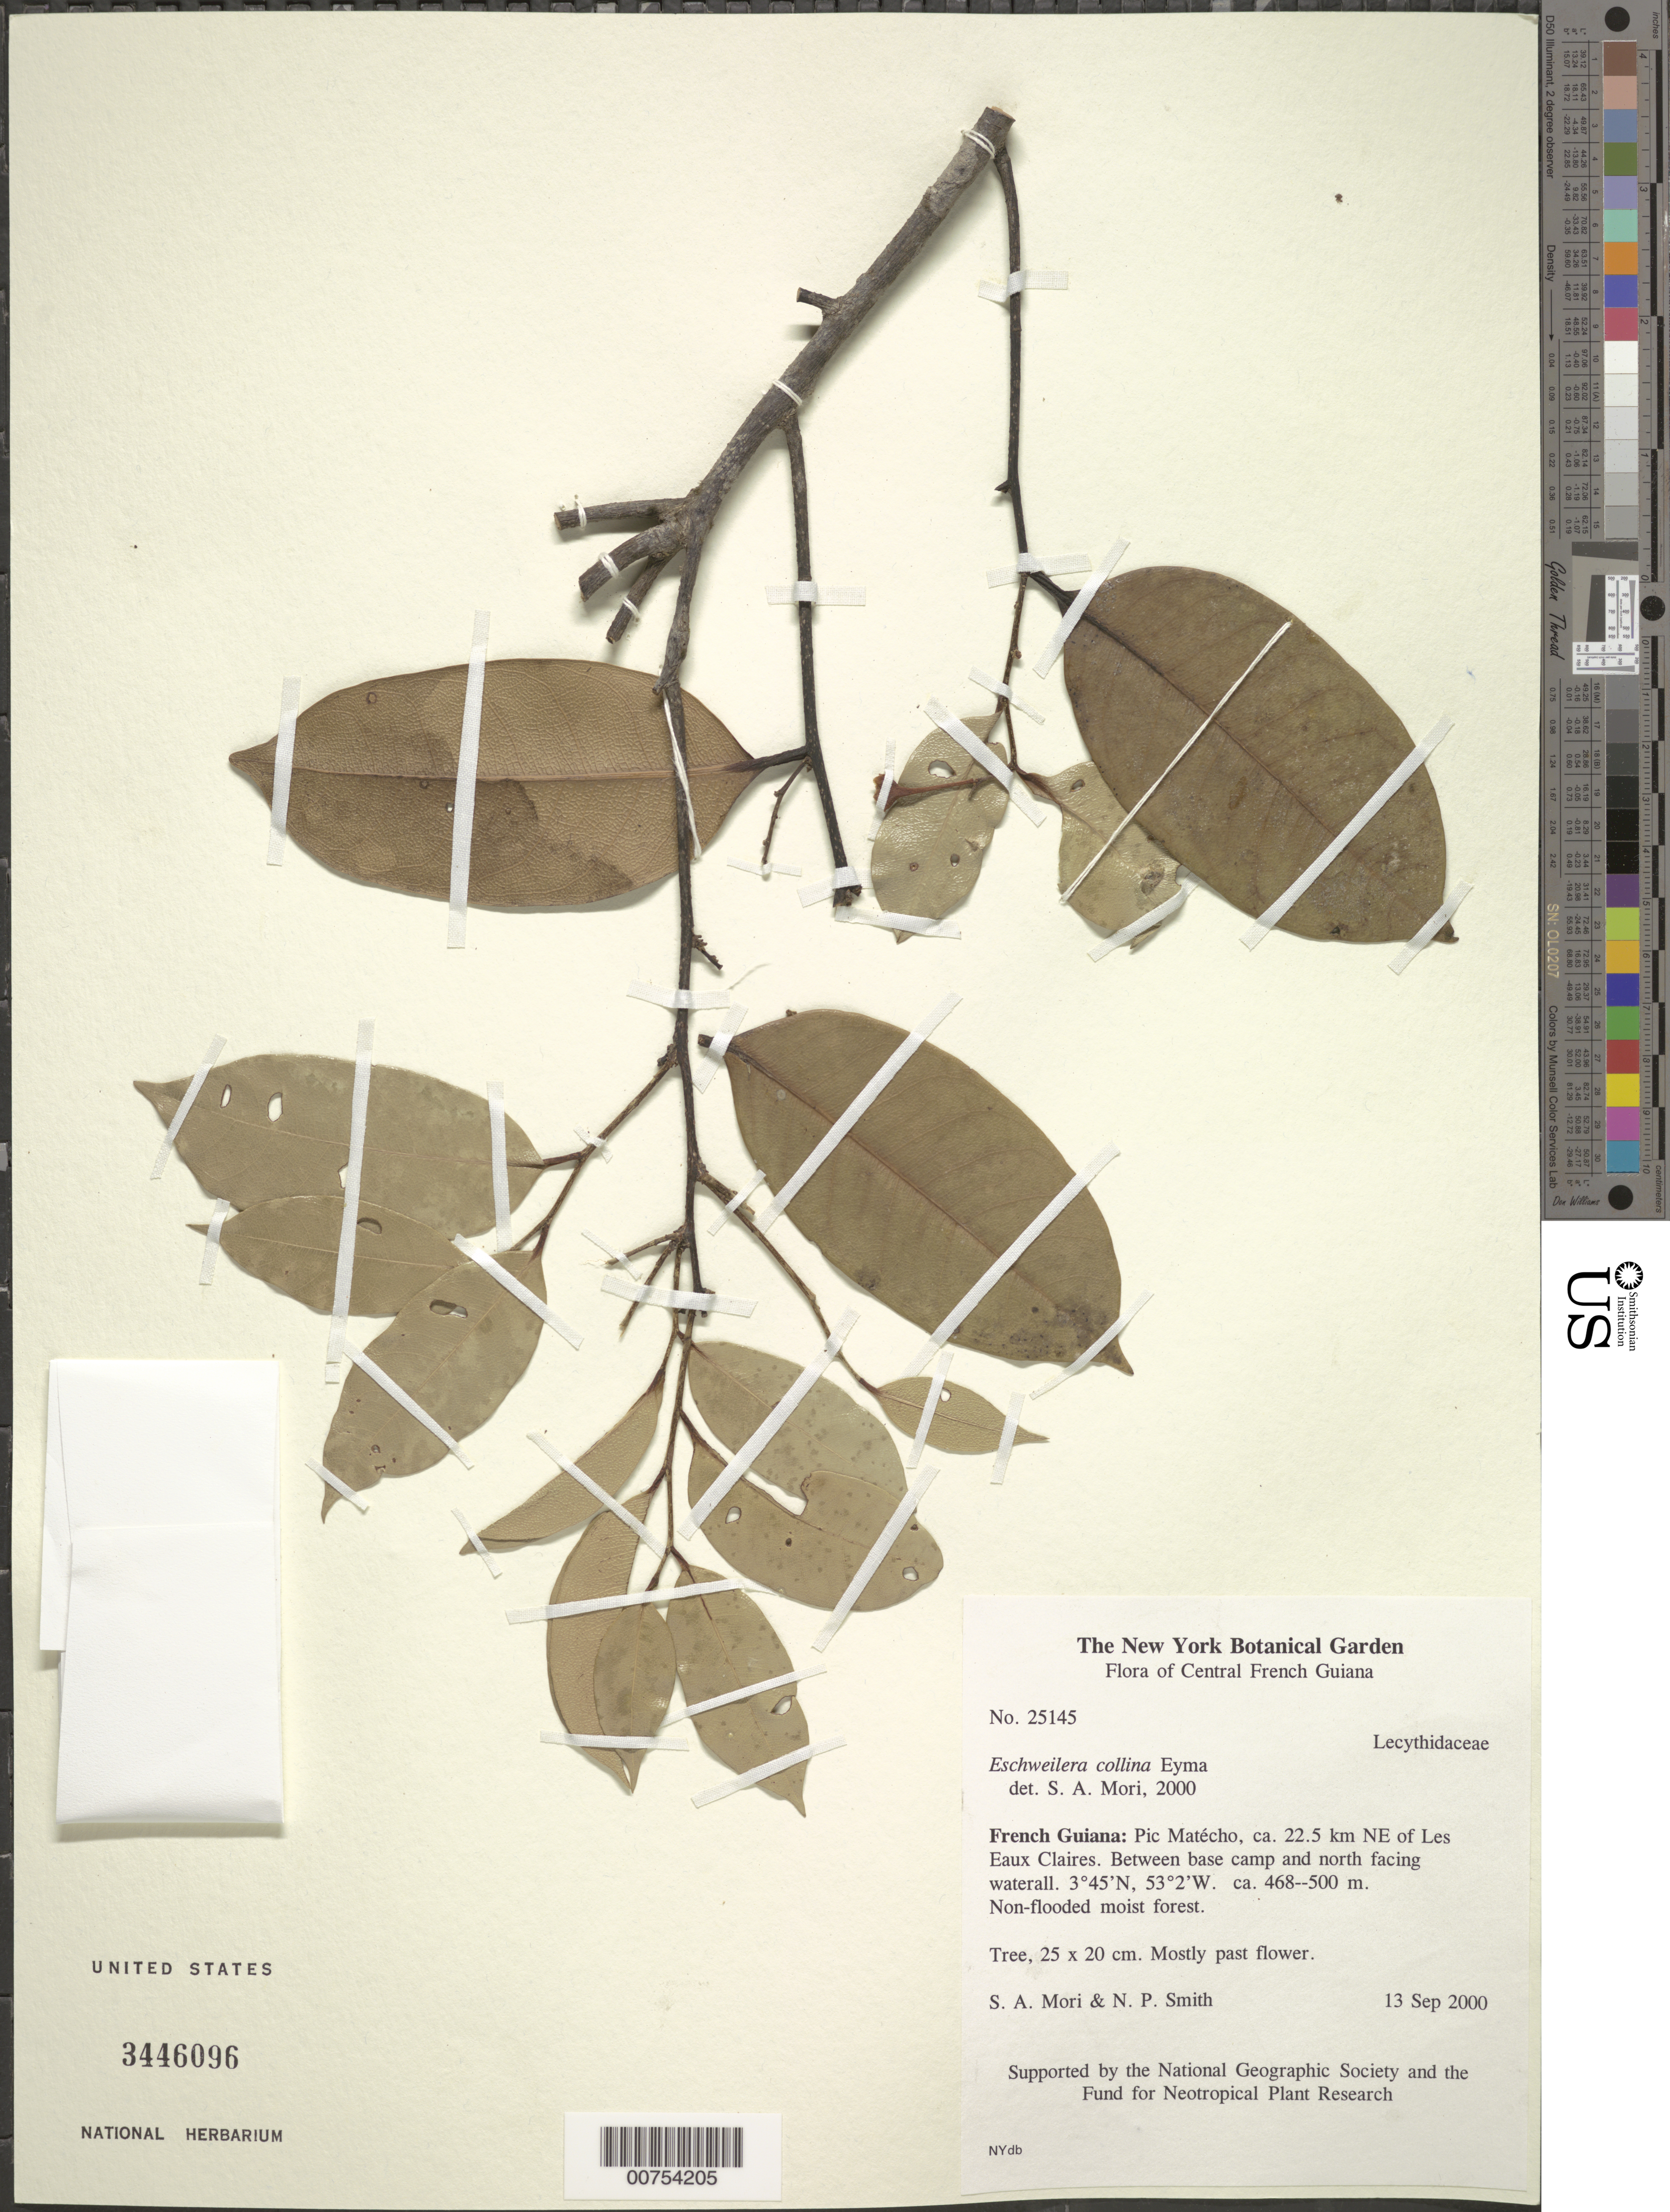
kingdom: Plantae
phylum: Tracheophyta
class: Magnoliopsida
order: Ericales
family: Lecythidaceae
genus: Eschweilera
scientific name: Eschweilera collina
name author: Eyma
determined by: Mori, Scott A.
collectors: S. Mori & N. Smith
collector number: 25145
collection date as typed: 13-Sep-00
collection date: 2000-09-13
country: French Guiana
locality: Pic Matécho, ca 22.5 km NE of Les Eaux Claires; between base camp and north facing waterfall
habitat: Non-flooded moist forest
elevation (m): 468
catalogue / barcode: US 3446096